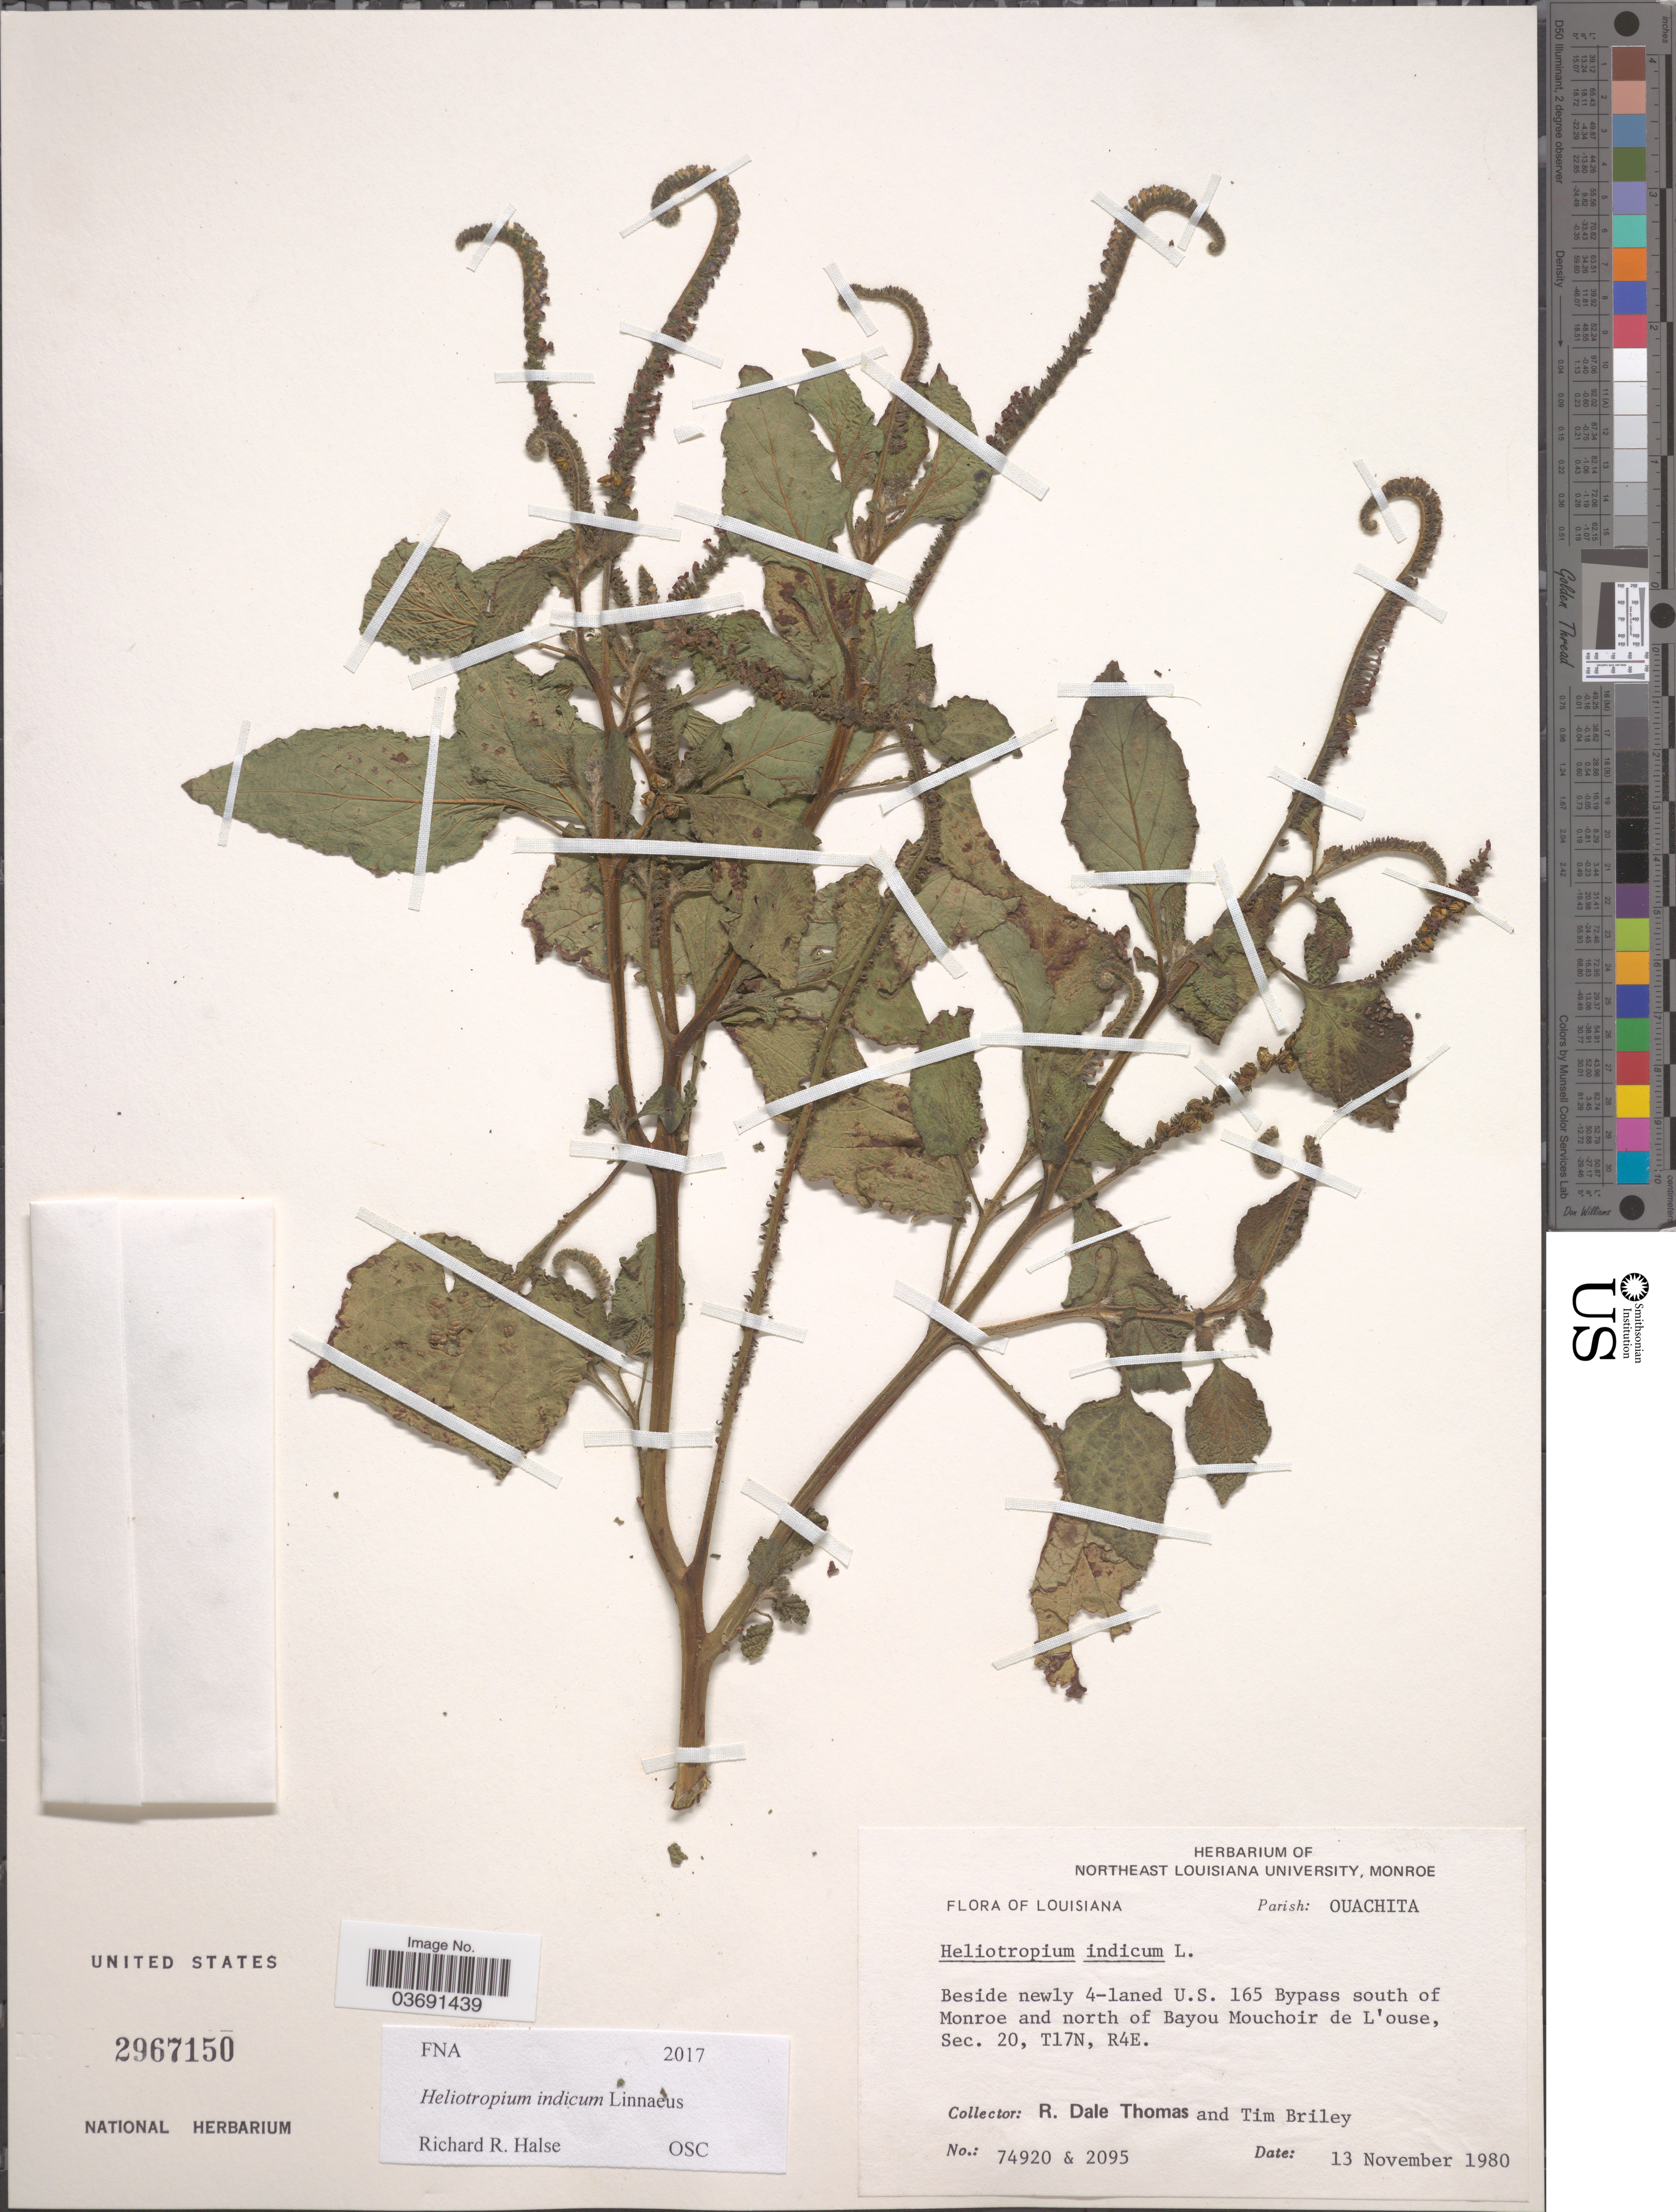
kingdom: Plantae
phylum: Tracheophyta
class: Magnoliopsida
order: Boraginales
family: Heliotropiaceae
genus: Heliotropium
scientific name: Heliotropium indicum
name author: L.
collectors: R. Thomas & T. Briley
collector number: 74920/2095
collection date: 1980-11-13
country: United States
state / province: Louisiana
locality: Parish: Ouachita. Beside newly 4-laned U.S 165 Bypass south of Monroe and north of Bayou Mouchoir de L'ouse, Sec. 20, T17N, R4E.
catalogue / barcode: US 2967150